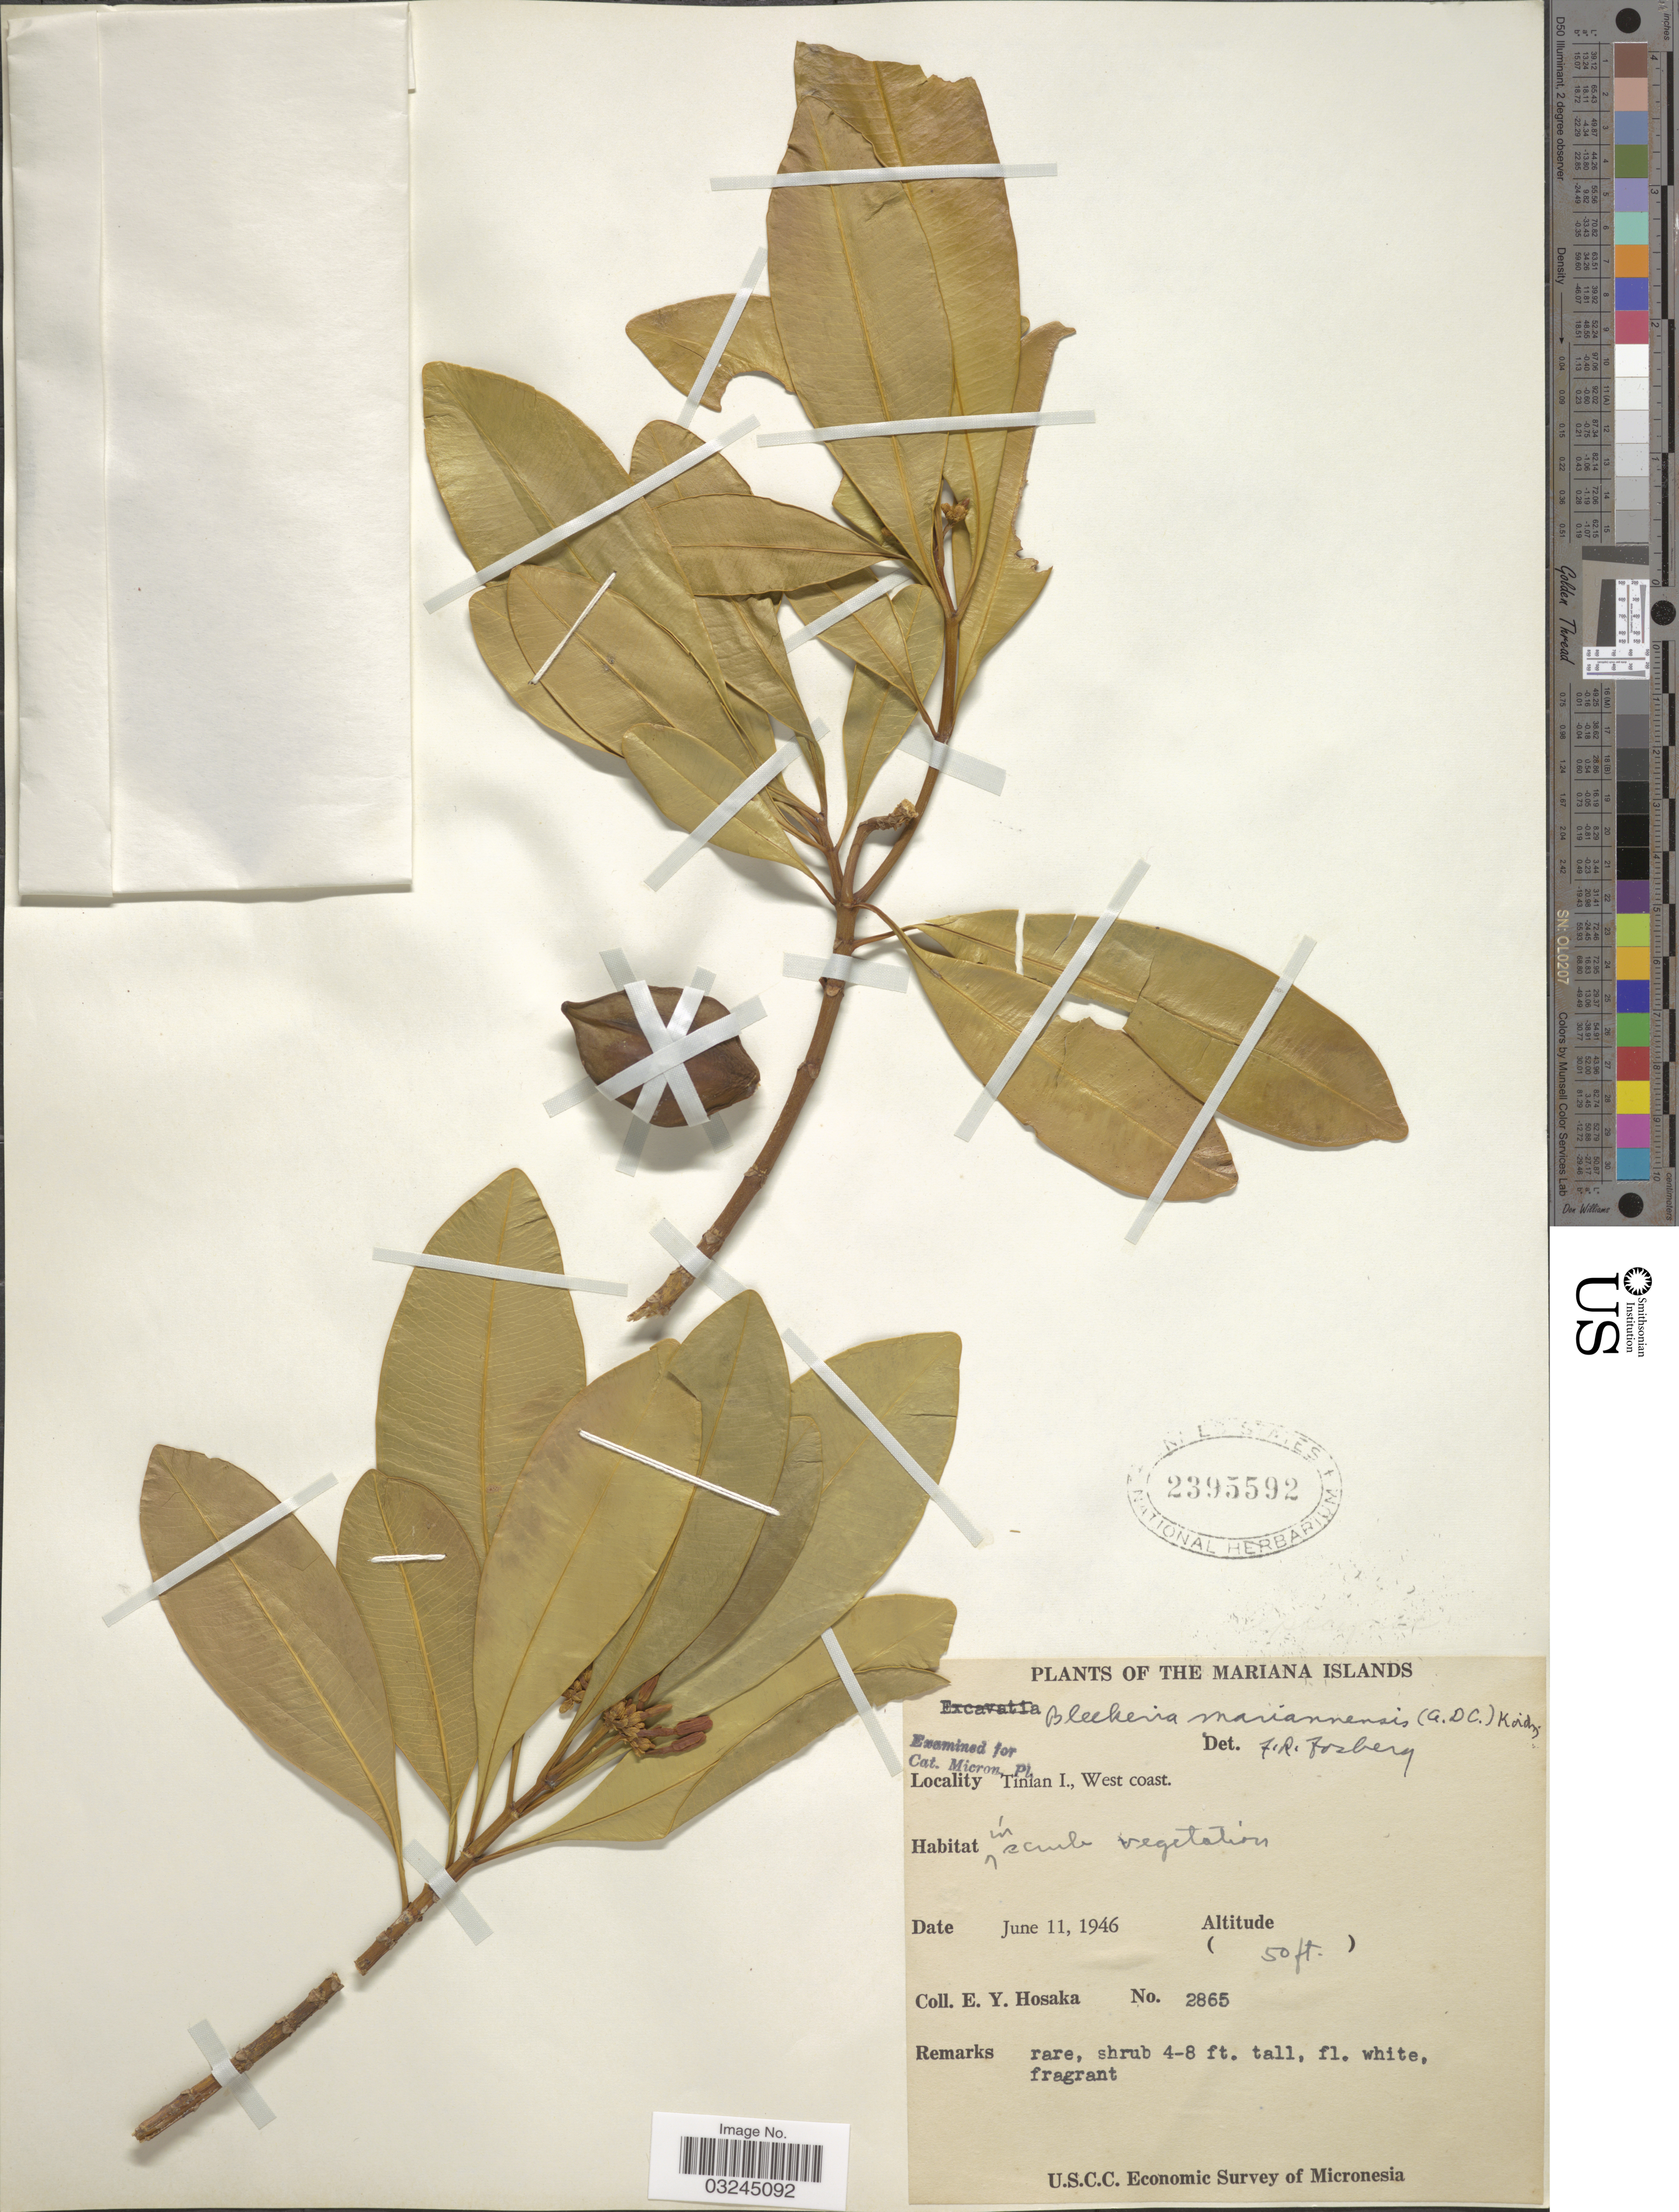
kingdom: Plantae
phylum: Tracheophyta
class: Magnoliopsida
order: Gentianales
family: Apocynaceae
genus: Ochrosia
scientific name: Ochrosia mariannensis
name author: A. DC.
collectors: E. Y. Hosaka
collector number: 2865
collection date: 1946-06-11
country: Northern Mariana Islands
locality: The Mariana Islands. Tinian I., West coast.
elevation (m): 15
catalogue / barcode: US 2395592